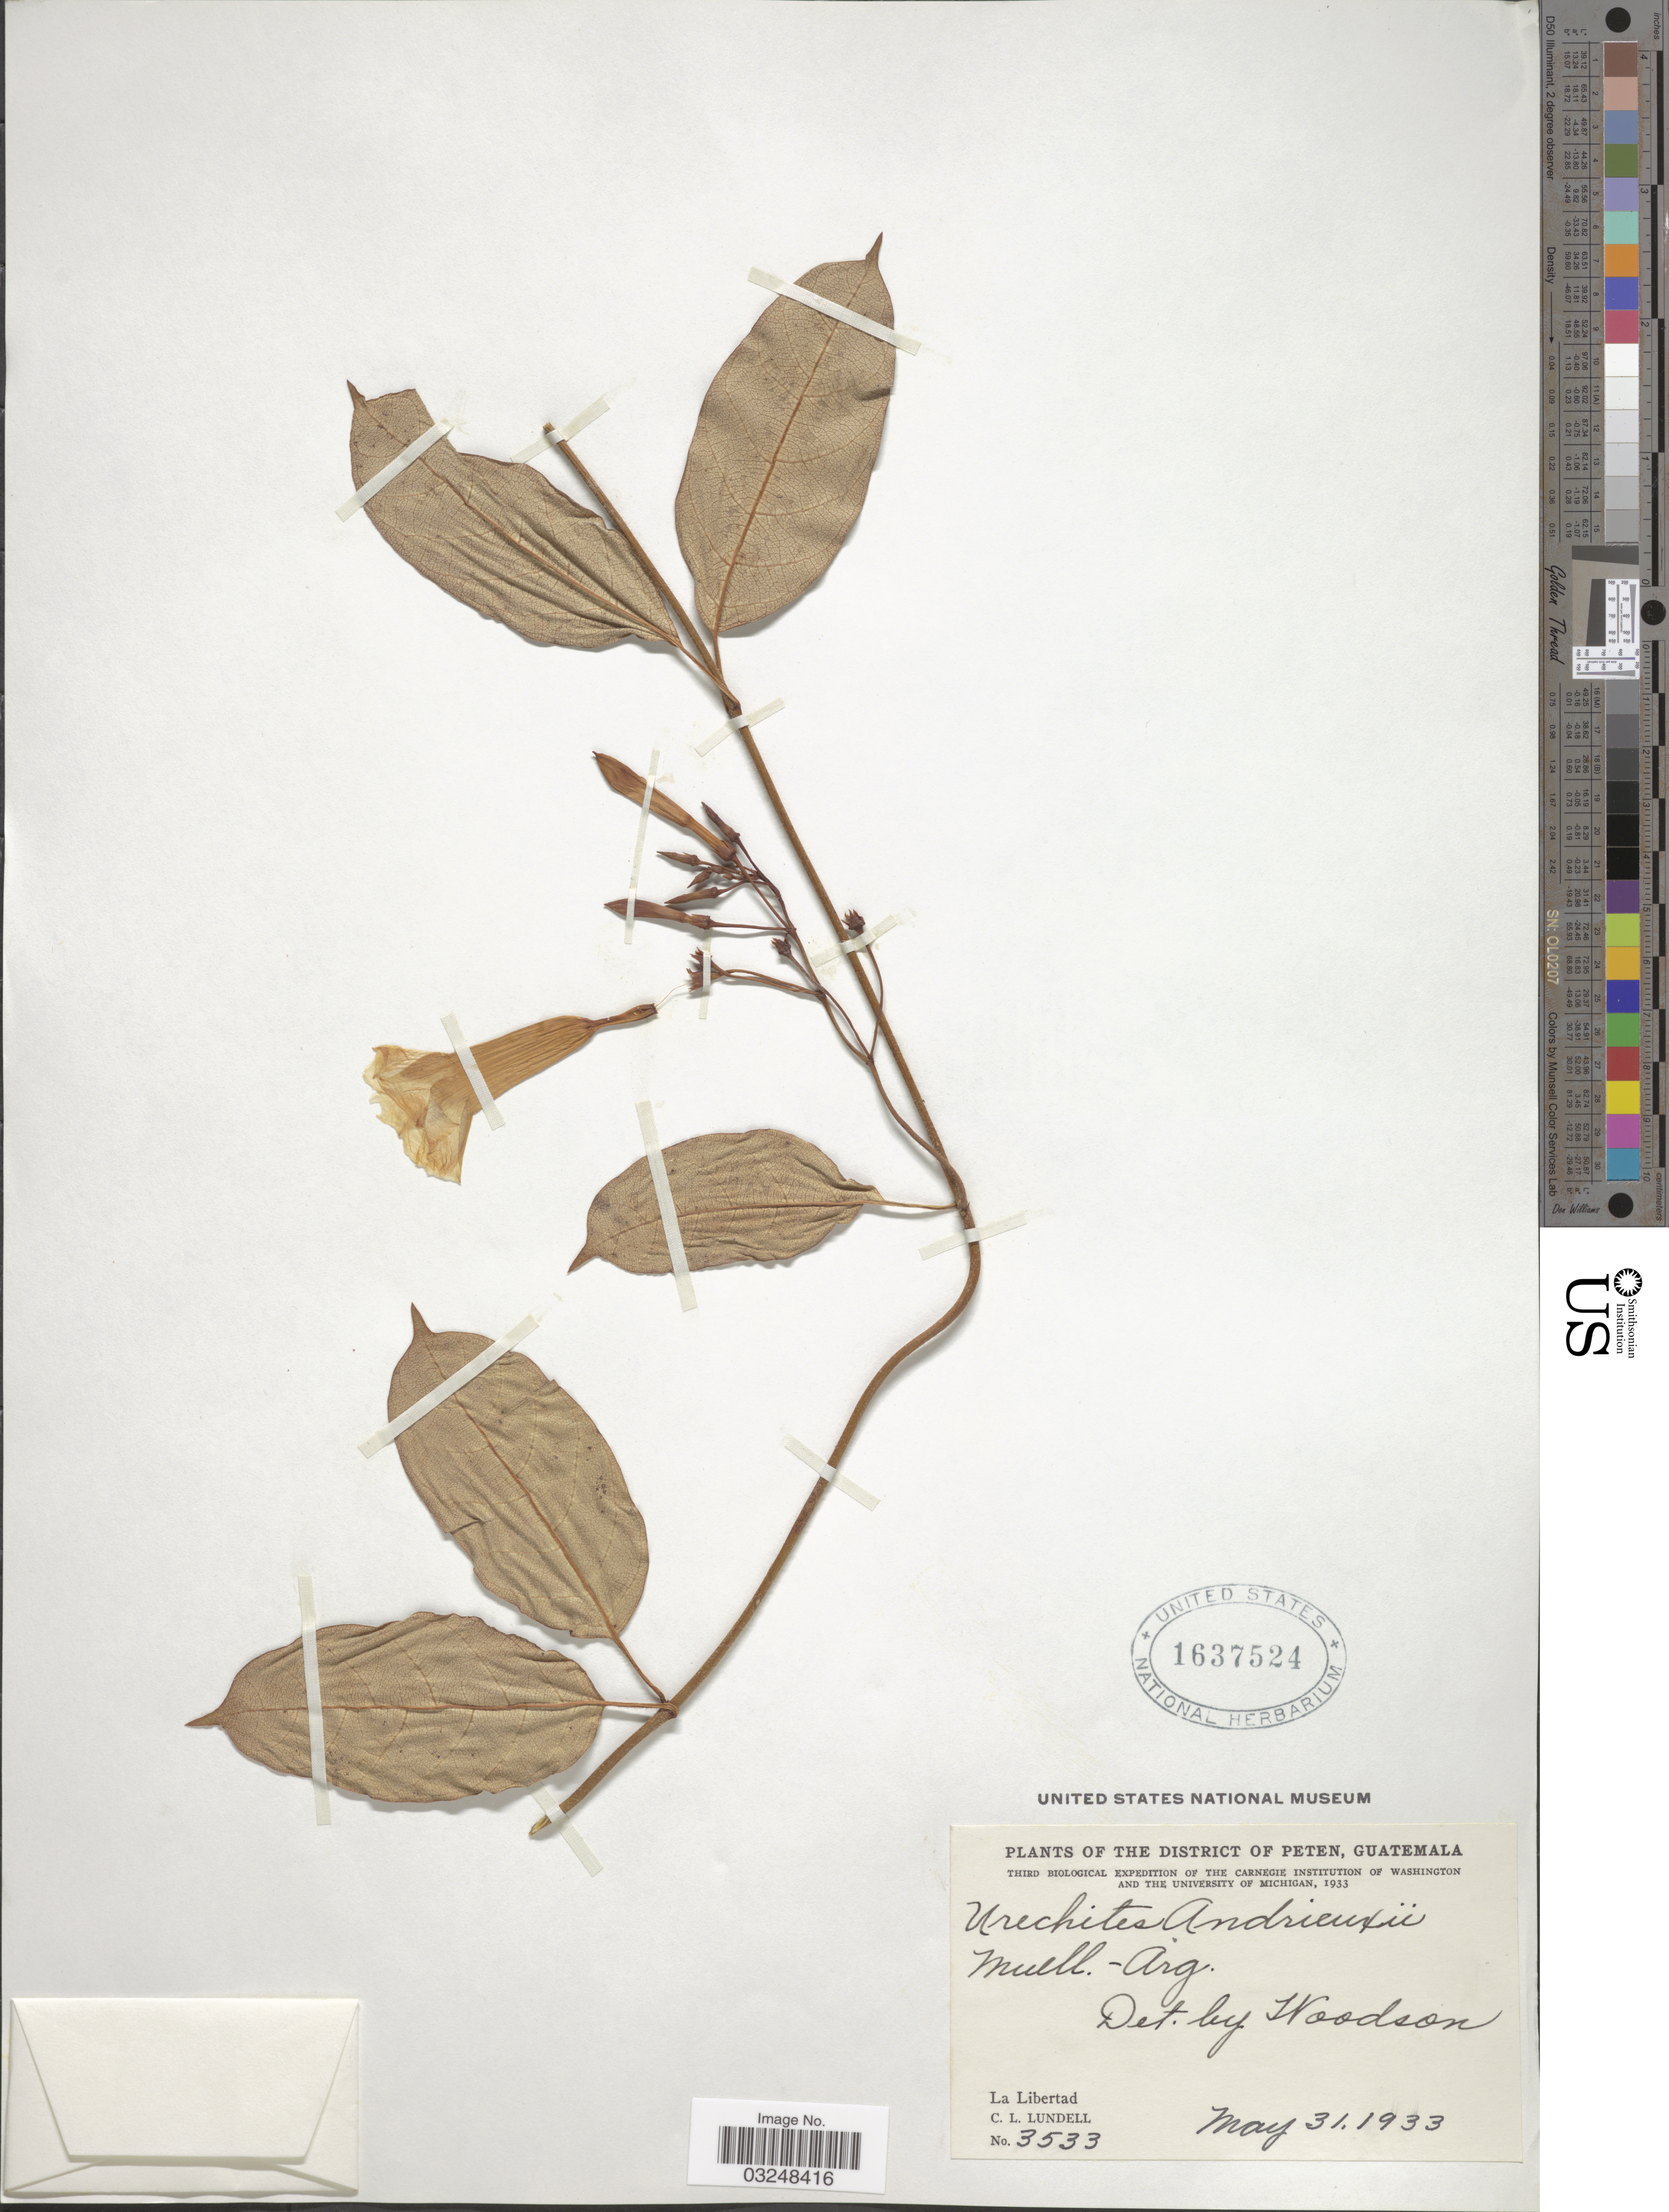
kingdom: Plantae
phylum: Tracheophyta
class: Magnoliopsida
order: Gentianales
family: Apocynaceae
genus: Urechites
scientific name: Urechites andrieuxii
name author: Müll. Arg.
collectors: C. L. Lundell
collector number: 3533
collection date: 1933-05-31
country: Guatemala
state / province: El Petén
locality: The District of Peten, Guatemala, La Libertad.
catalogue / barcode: US 1637524